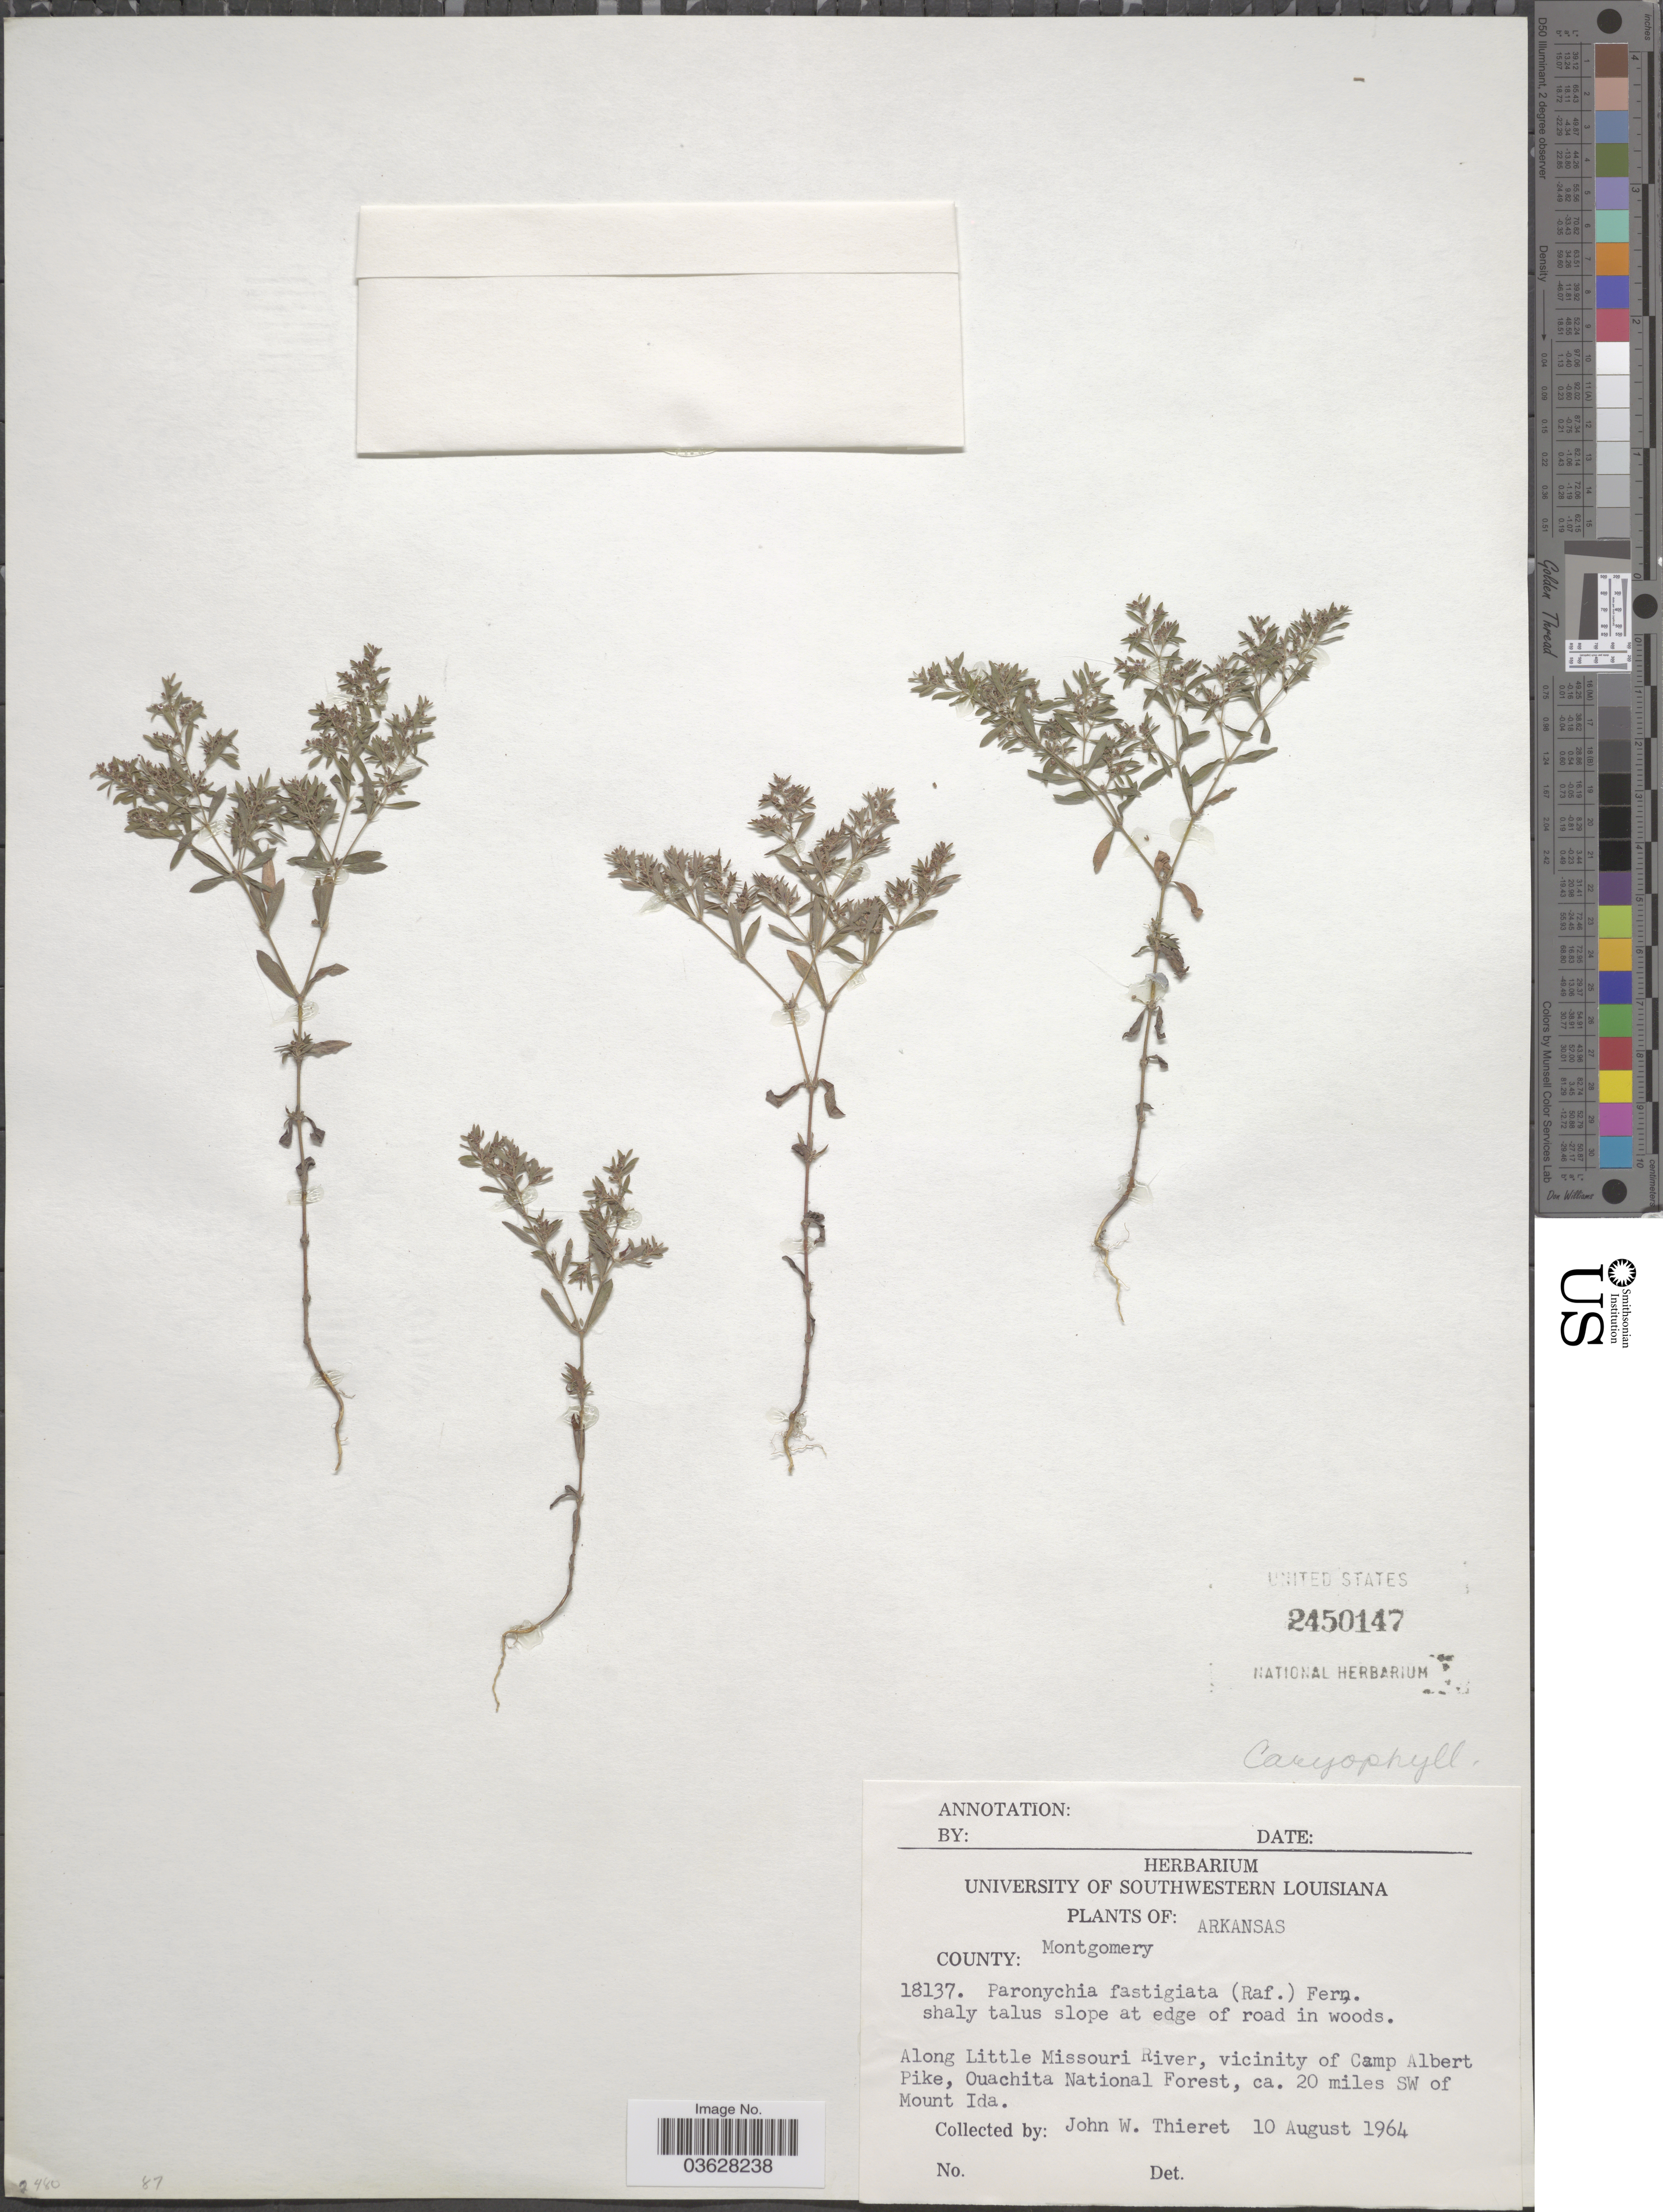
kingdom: Plantae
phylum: Tracheophyta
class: Magnoliopsida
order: Caryophyllales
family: Caryophyllaceae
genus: Paronychia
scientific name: Paronychia fastigiata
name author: (Raf.) Fernald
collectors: J. W. Thieret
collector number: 18137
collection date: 1964-08-10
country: United States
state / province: Arkansas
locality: County: Montgomery. Along Little Missouri River, vicinity of Camp Albert Pike, Ouachita National Forest, ca. 20 miles SW of Mount Ida.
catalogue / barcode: US 2450147